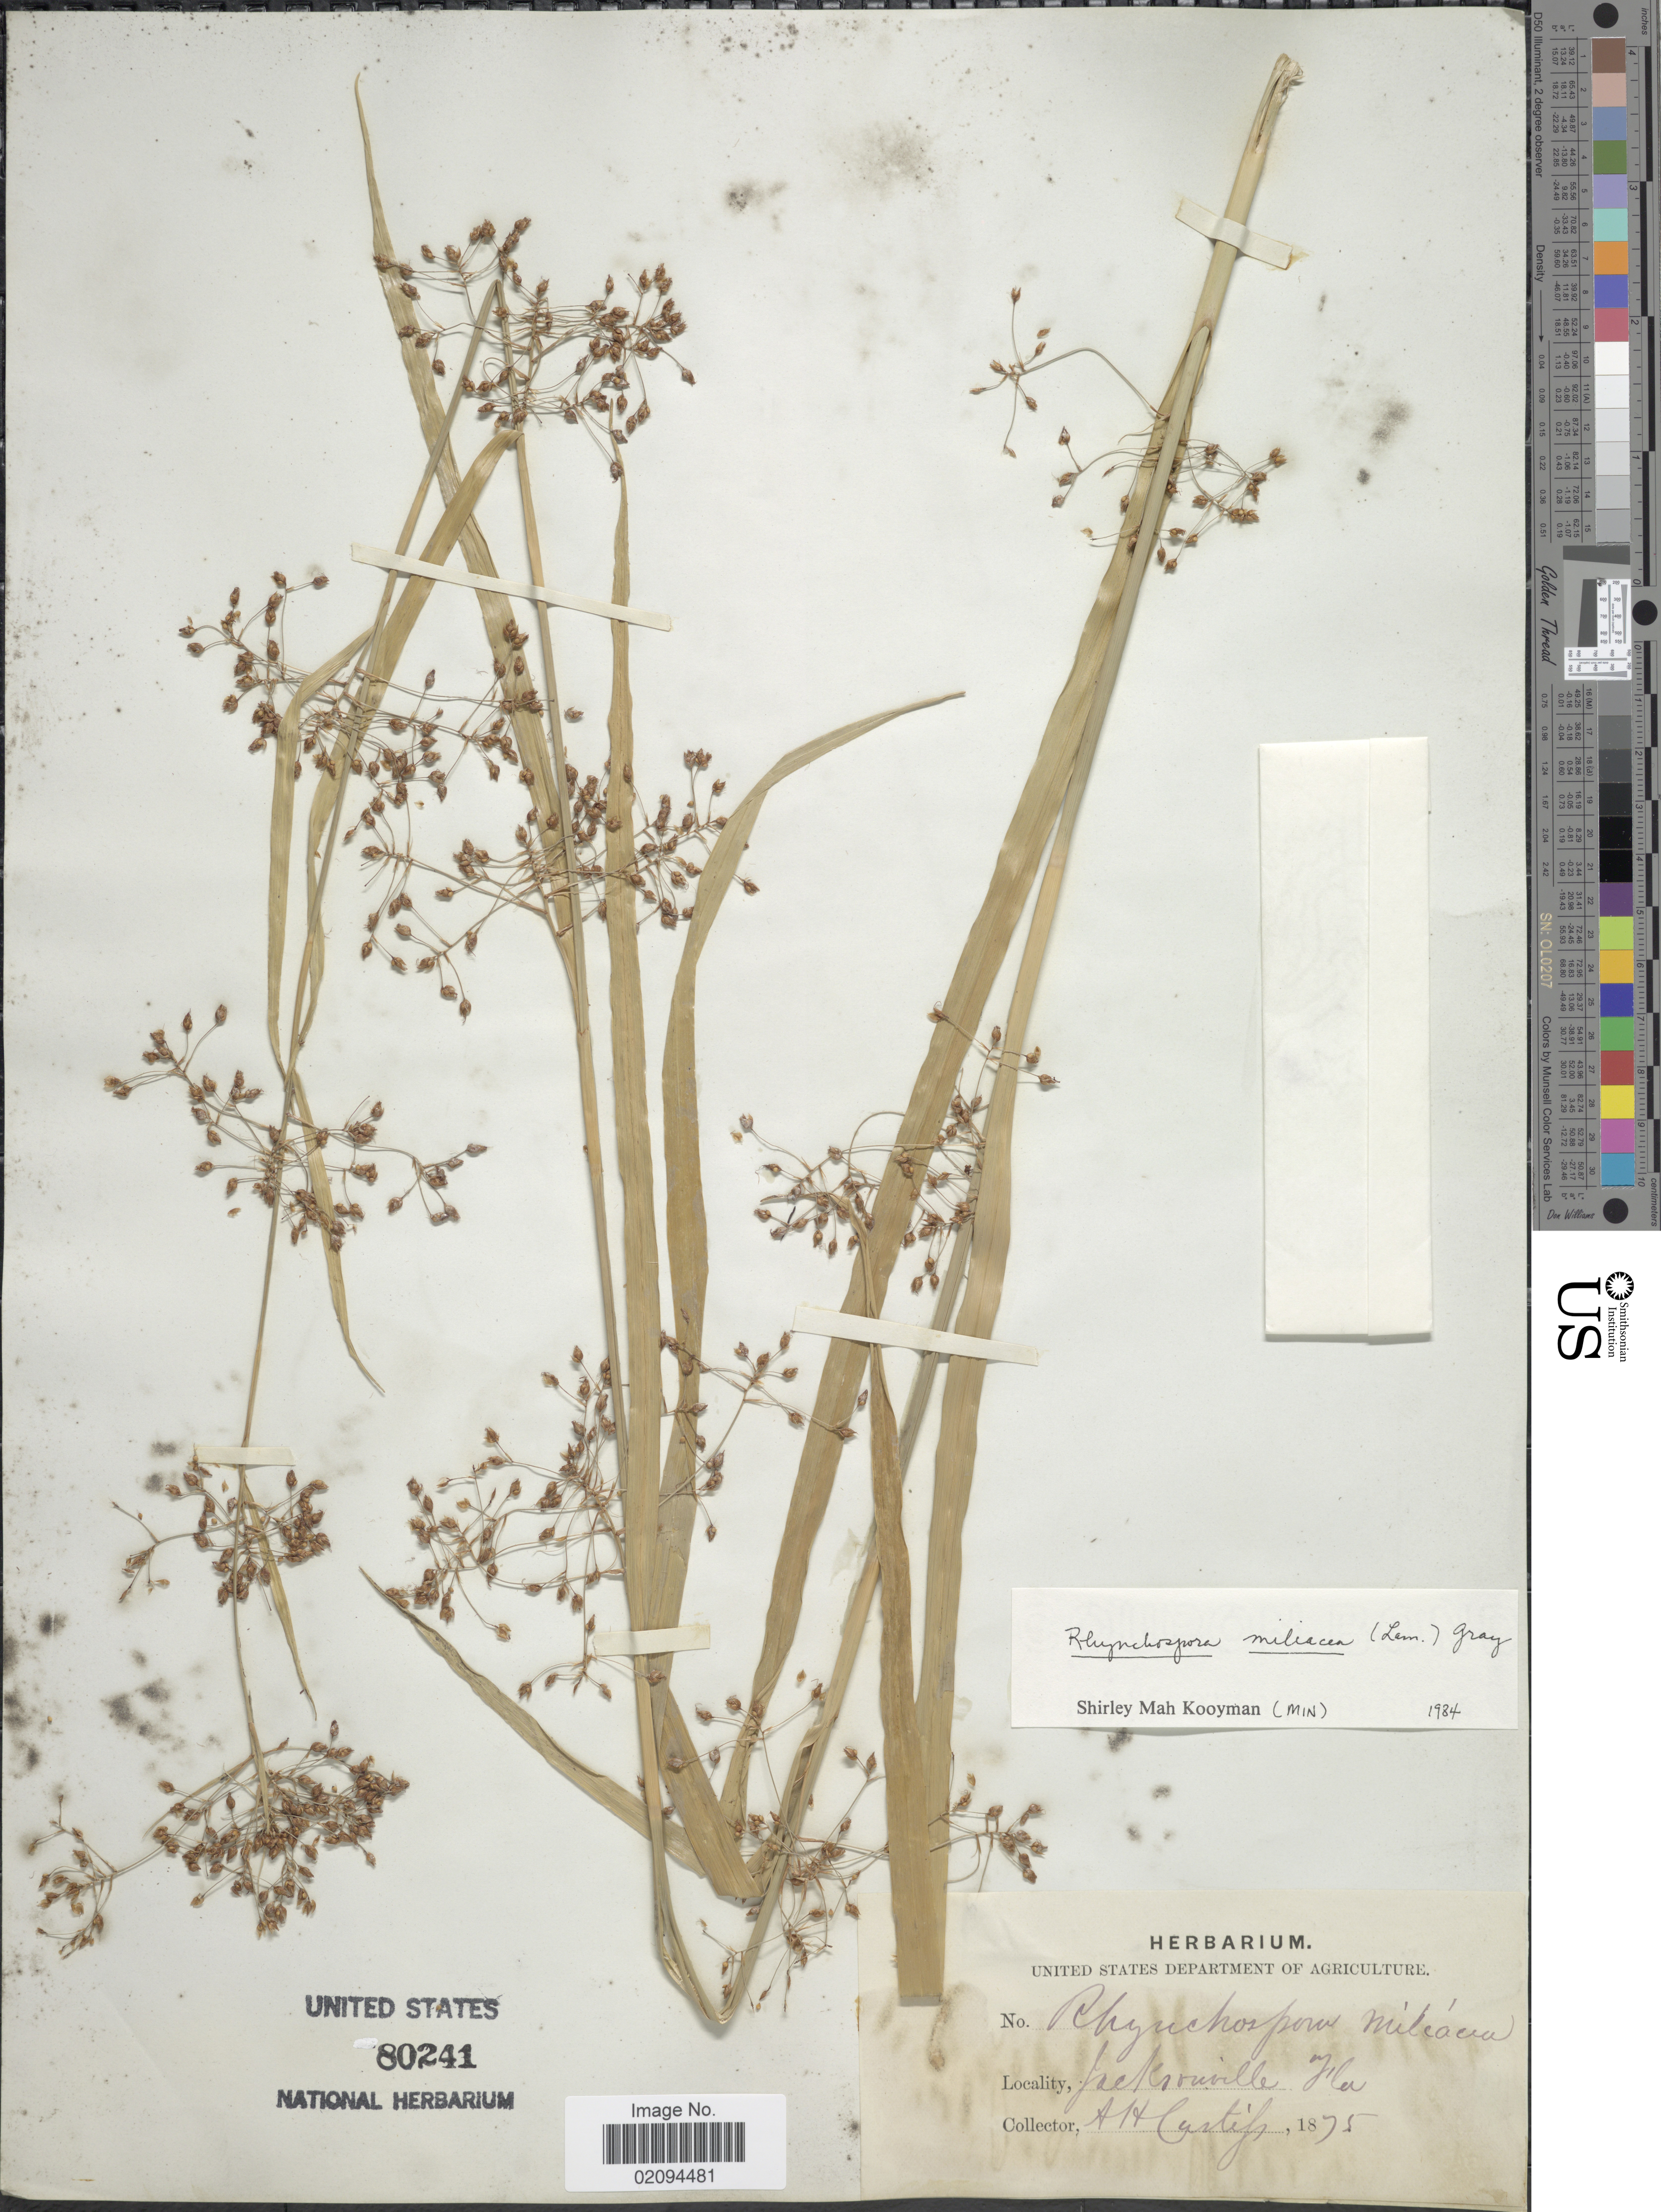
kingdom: Plantae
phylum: Tracheophyta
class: Liliopsida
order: Poales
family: Cyperaceae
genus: Rhynchospora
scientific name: Rhynchospora miliacea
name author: (Lam.) A. Gray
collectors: A. H. Curtiss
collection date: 1875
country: United States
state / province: Florida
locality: Jacksonville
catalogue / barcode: US 80241